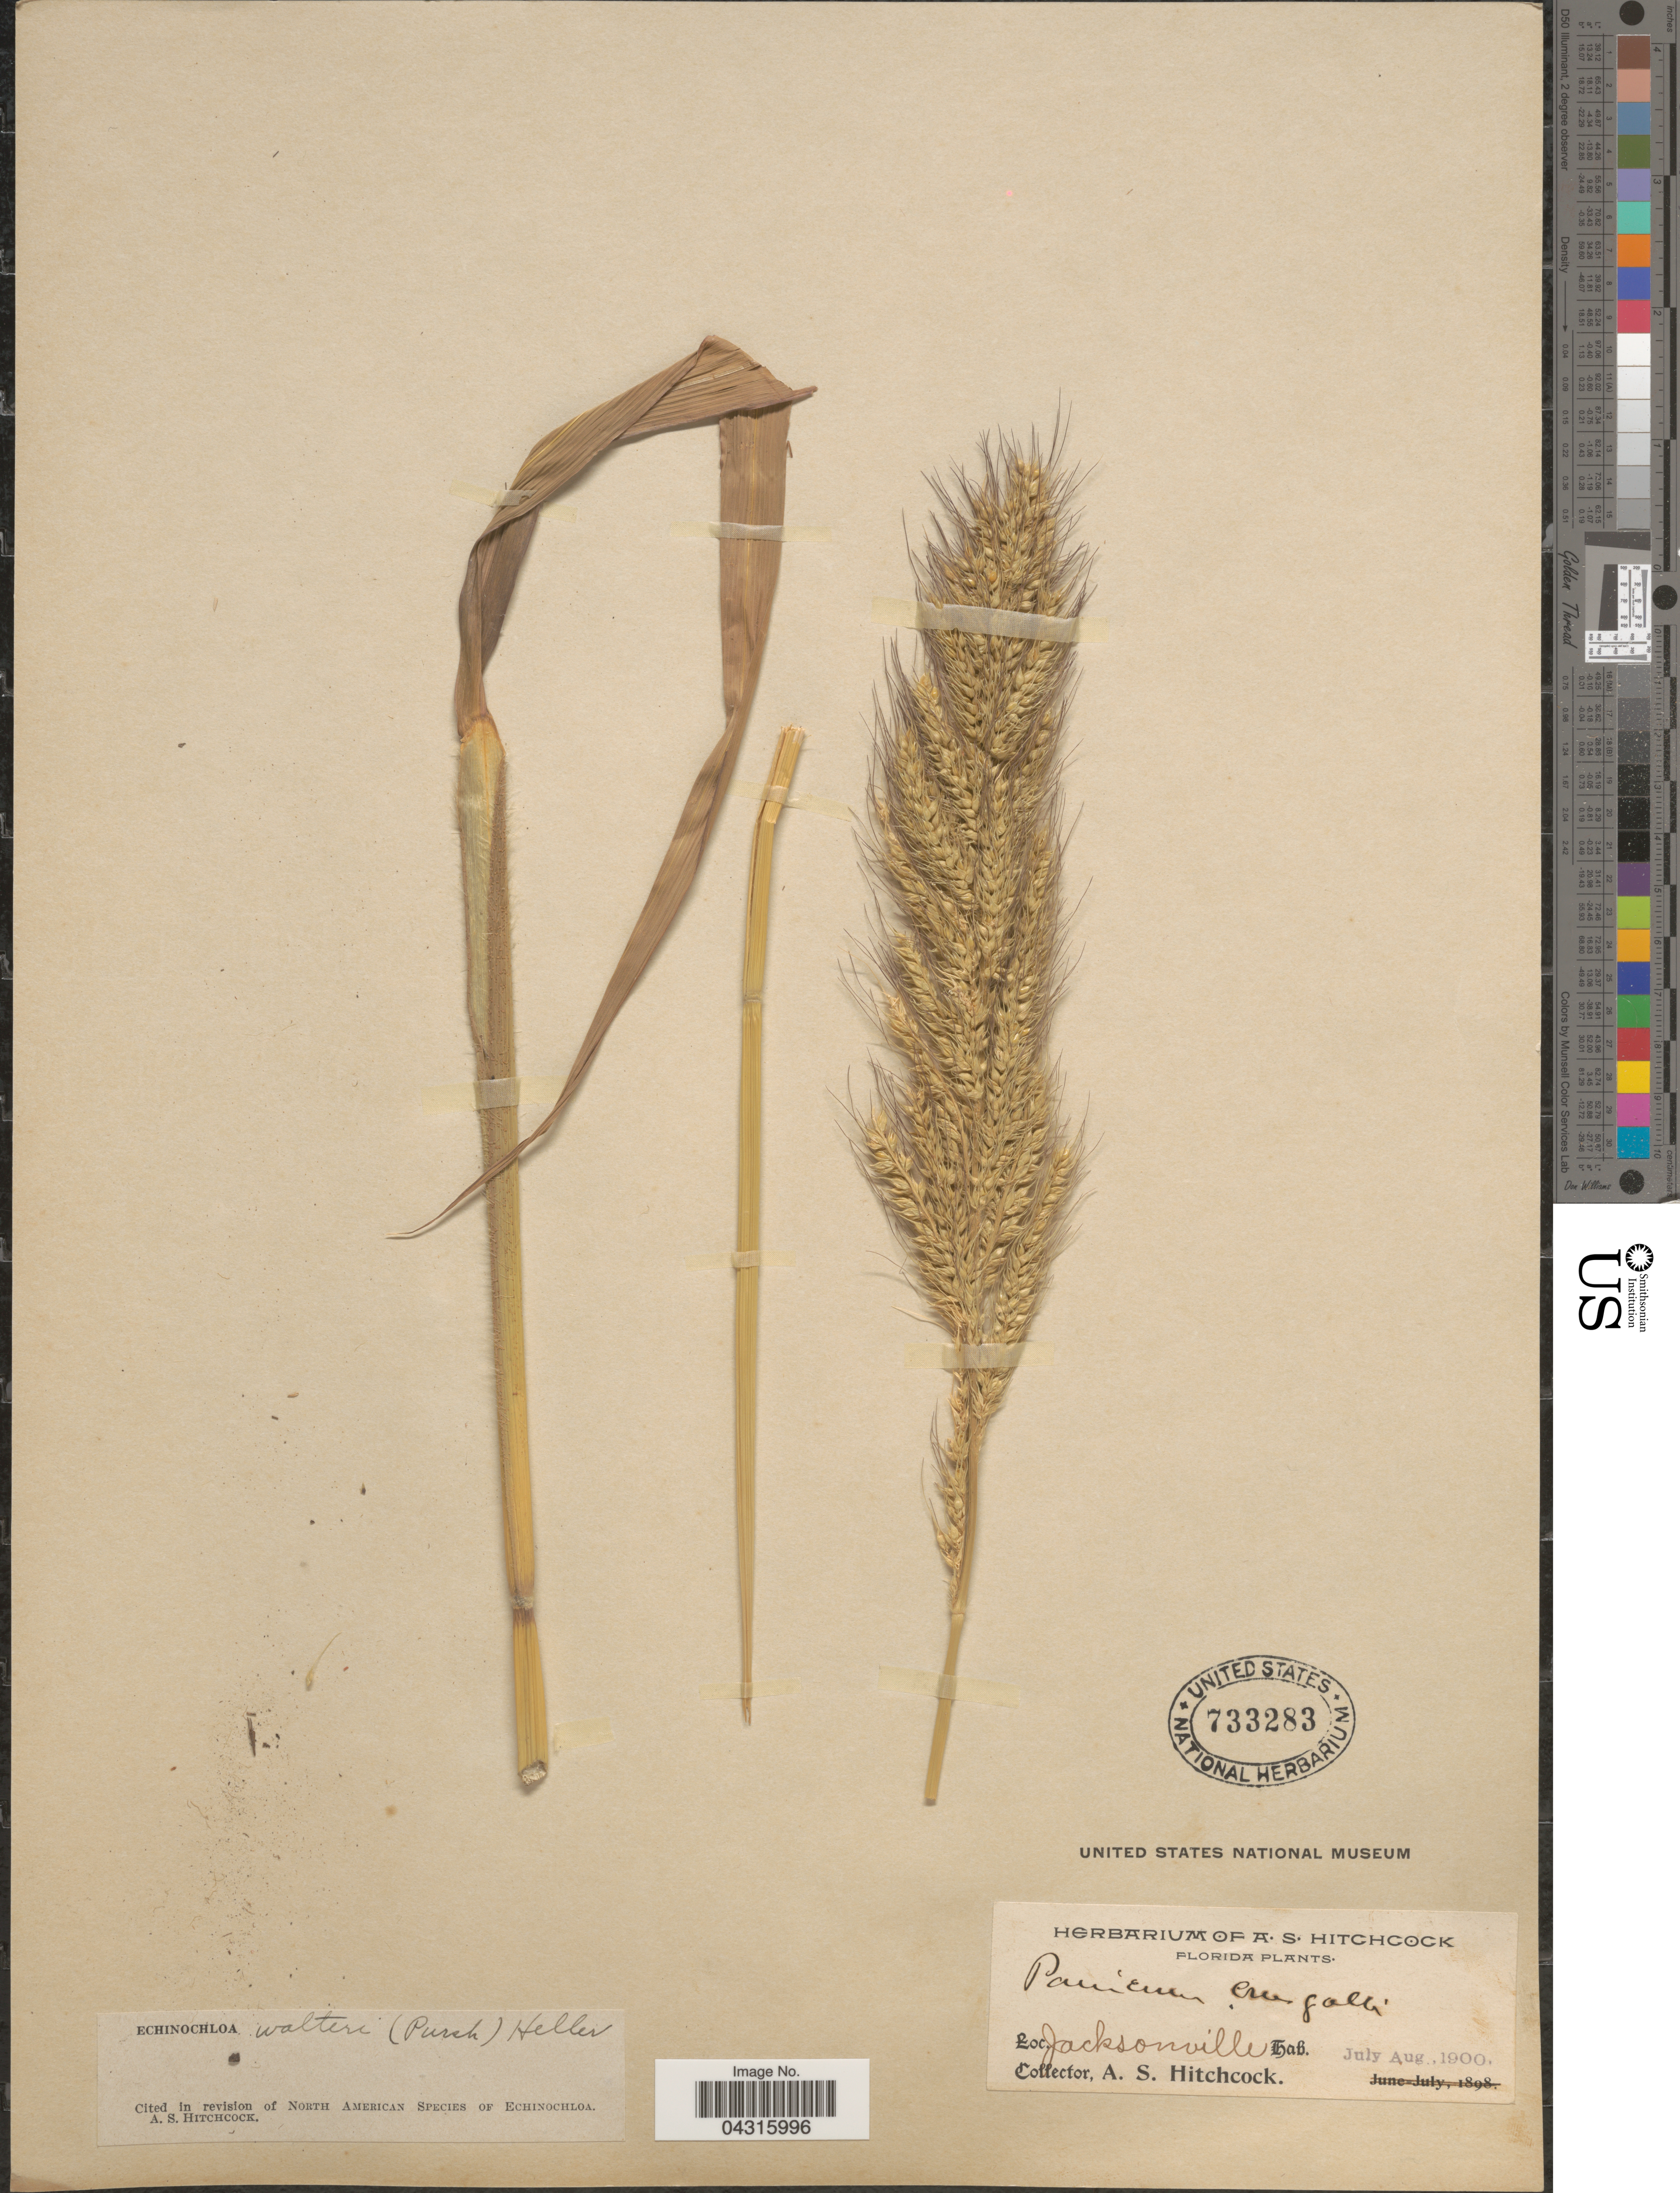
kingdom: Plantae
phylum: Tracheophyta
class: Liliopsida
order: Poales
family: Poaceae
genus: Echinochloa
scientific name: Echinochloa walteri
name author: (Pursh) A. Heller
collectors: A. S. Hitchcock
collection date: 1900-07/1900-08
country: United States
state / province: Florida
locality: Jacksonville.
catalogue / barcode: US 733283